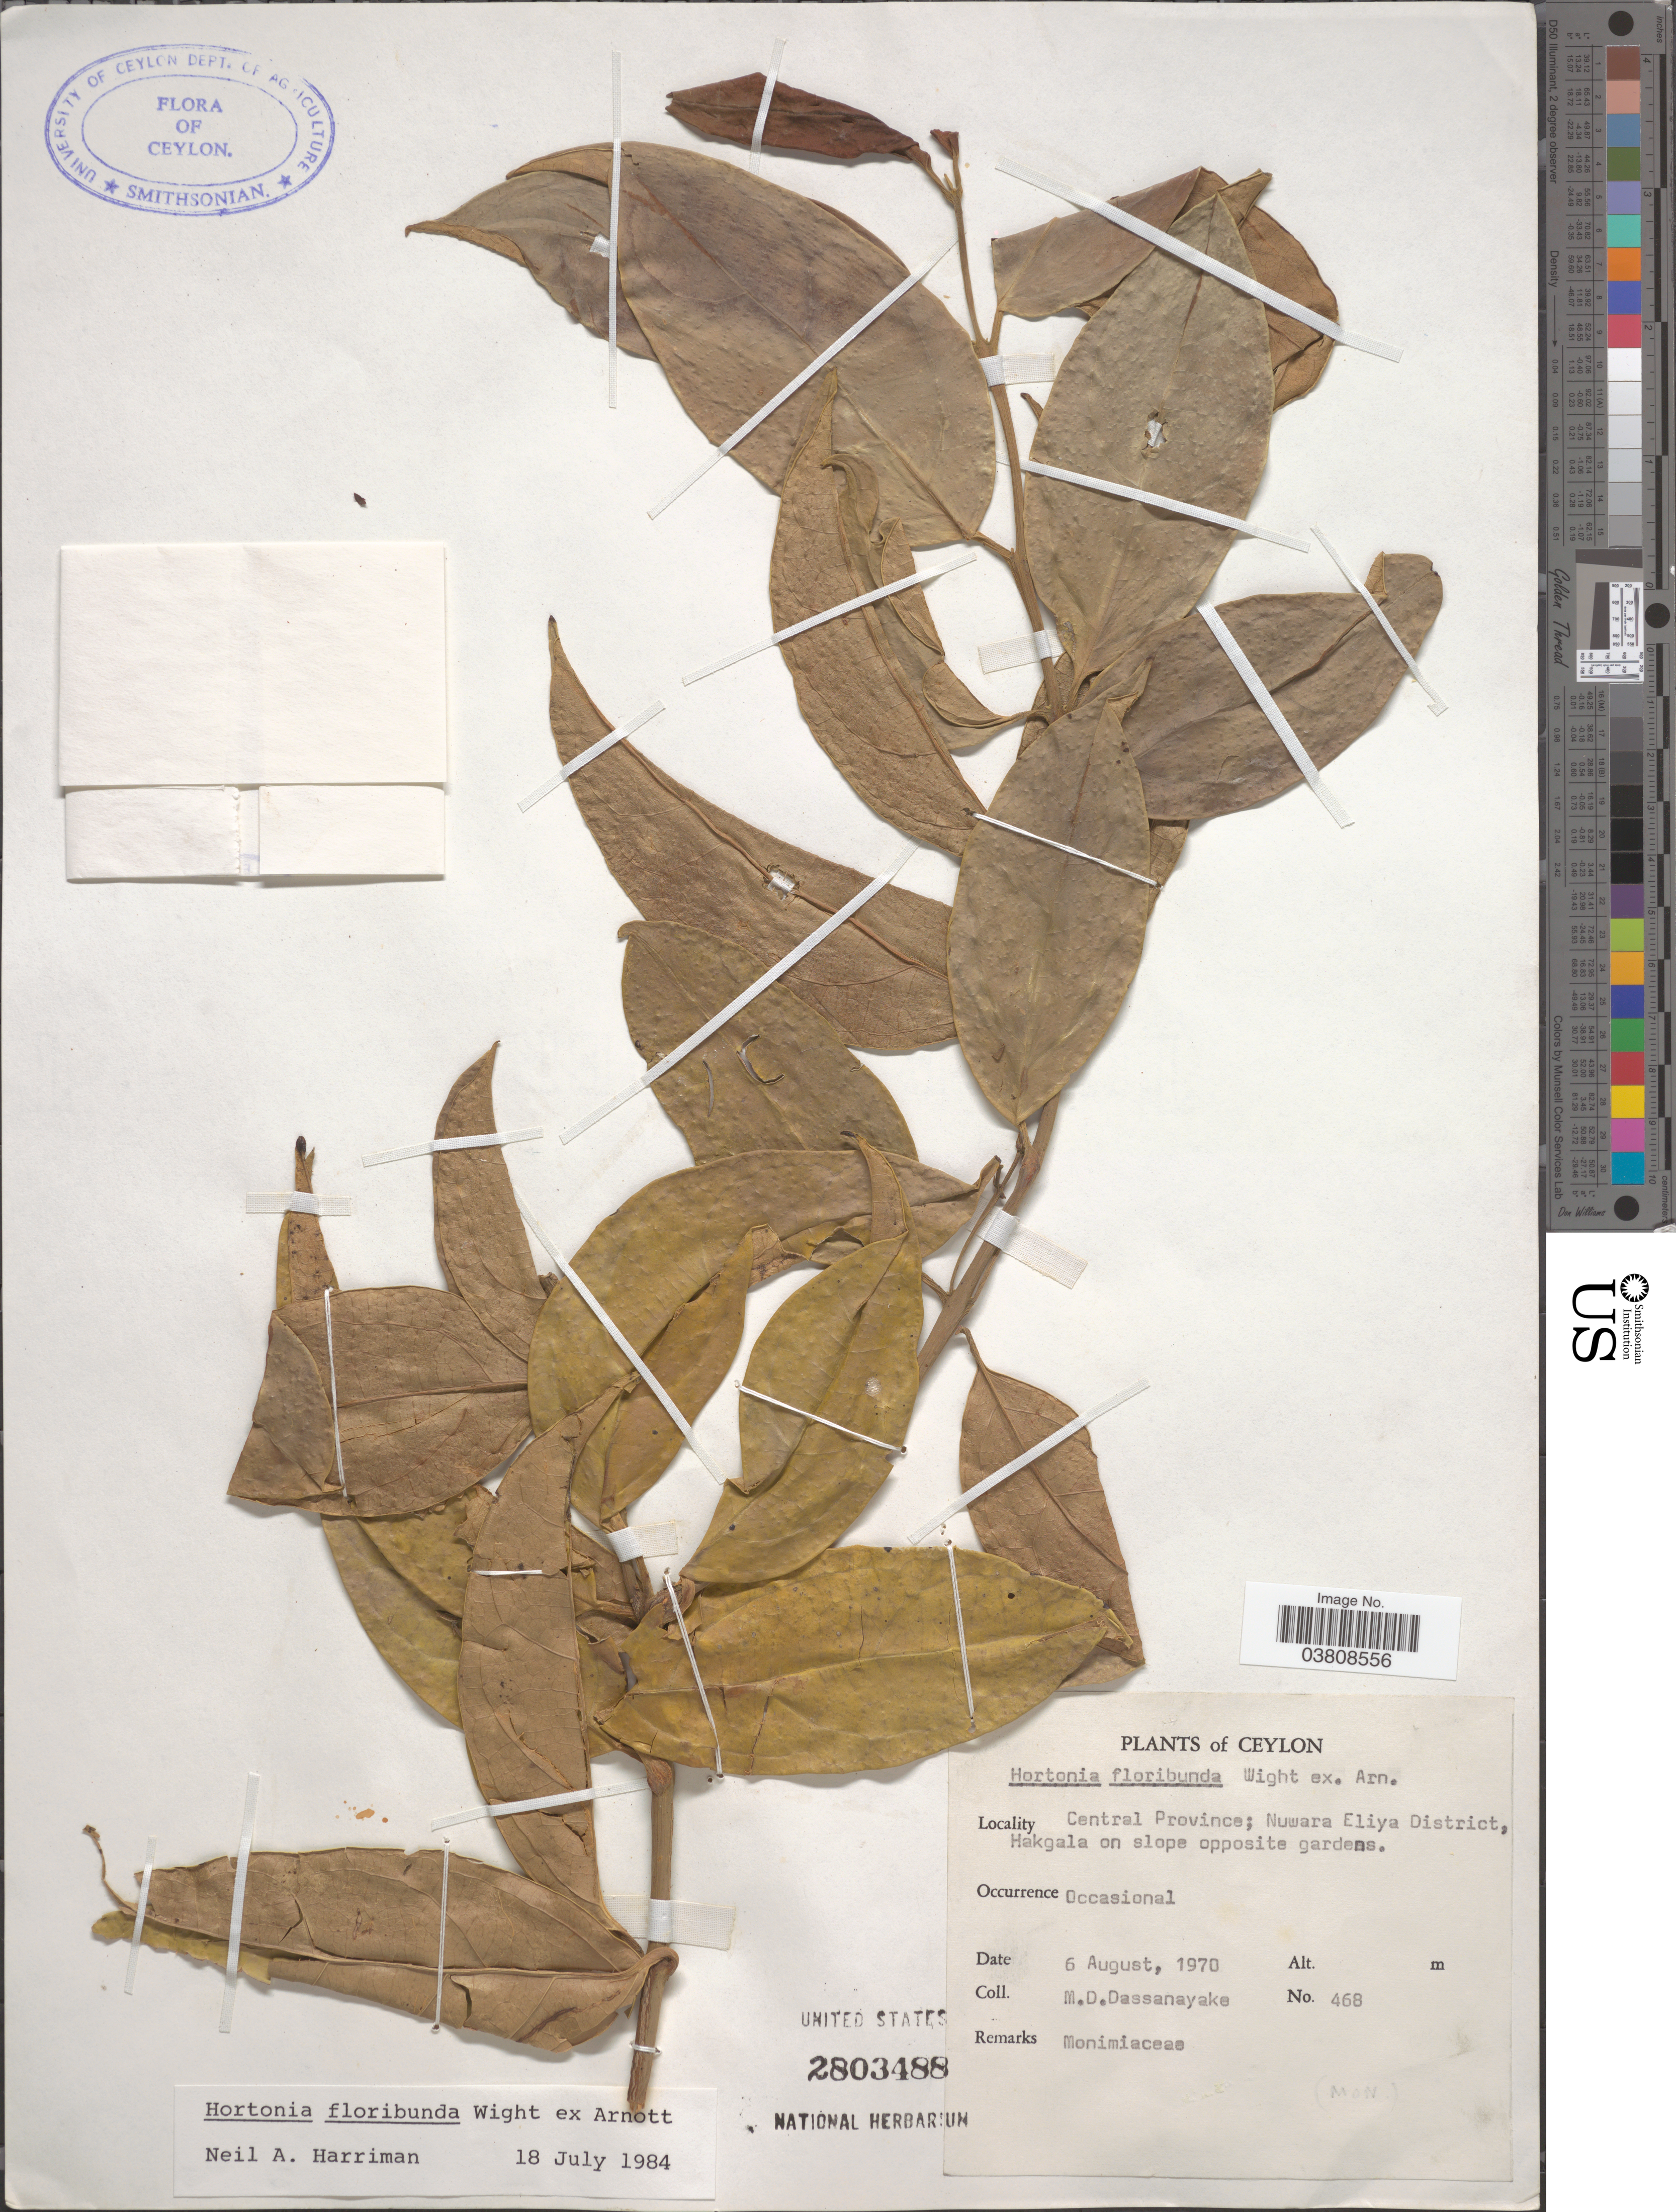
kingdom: Plantae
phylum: Tracheophyta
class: Magnoliopsida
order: Laurales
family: Monimiaceae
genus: Hortonia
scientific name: Hortonia floribunda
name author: Wight ex Arn.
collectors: M. D. Dassanayake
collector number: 468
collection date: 1970-08-06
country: Sri Lanka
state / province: Central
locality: Ceylon. Nuwara Eliya District, Hakgala on slopes opposite gardens.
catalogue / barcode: US 2803488